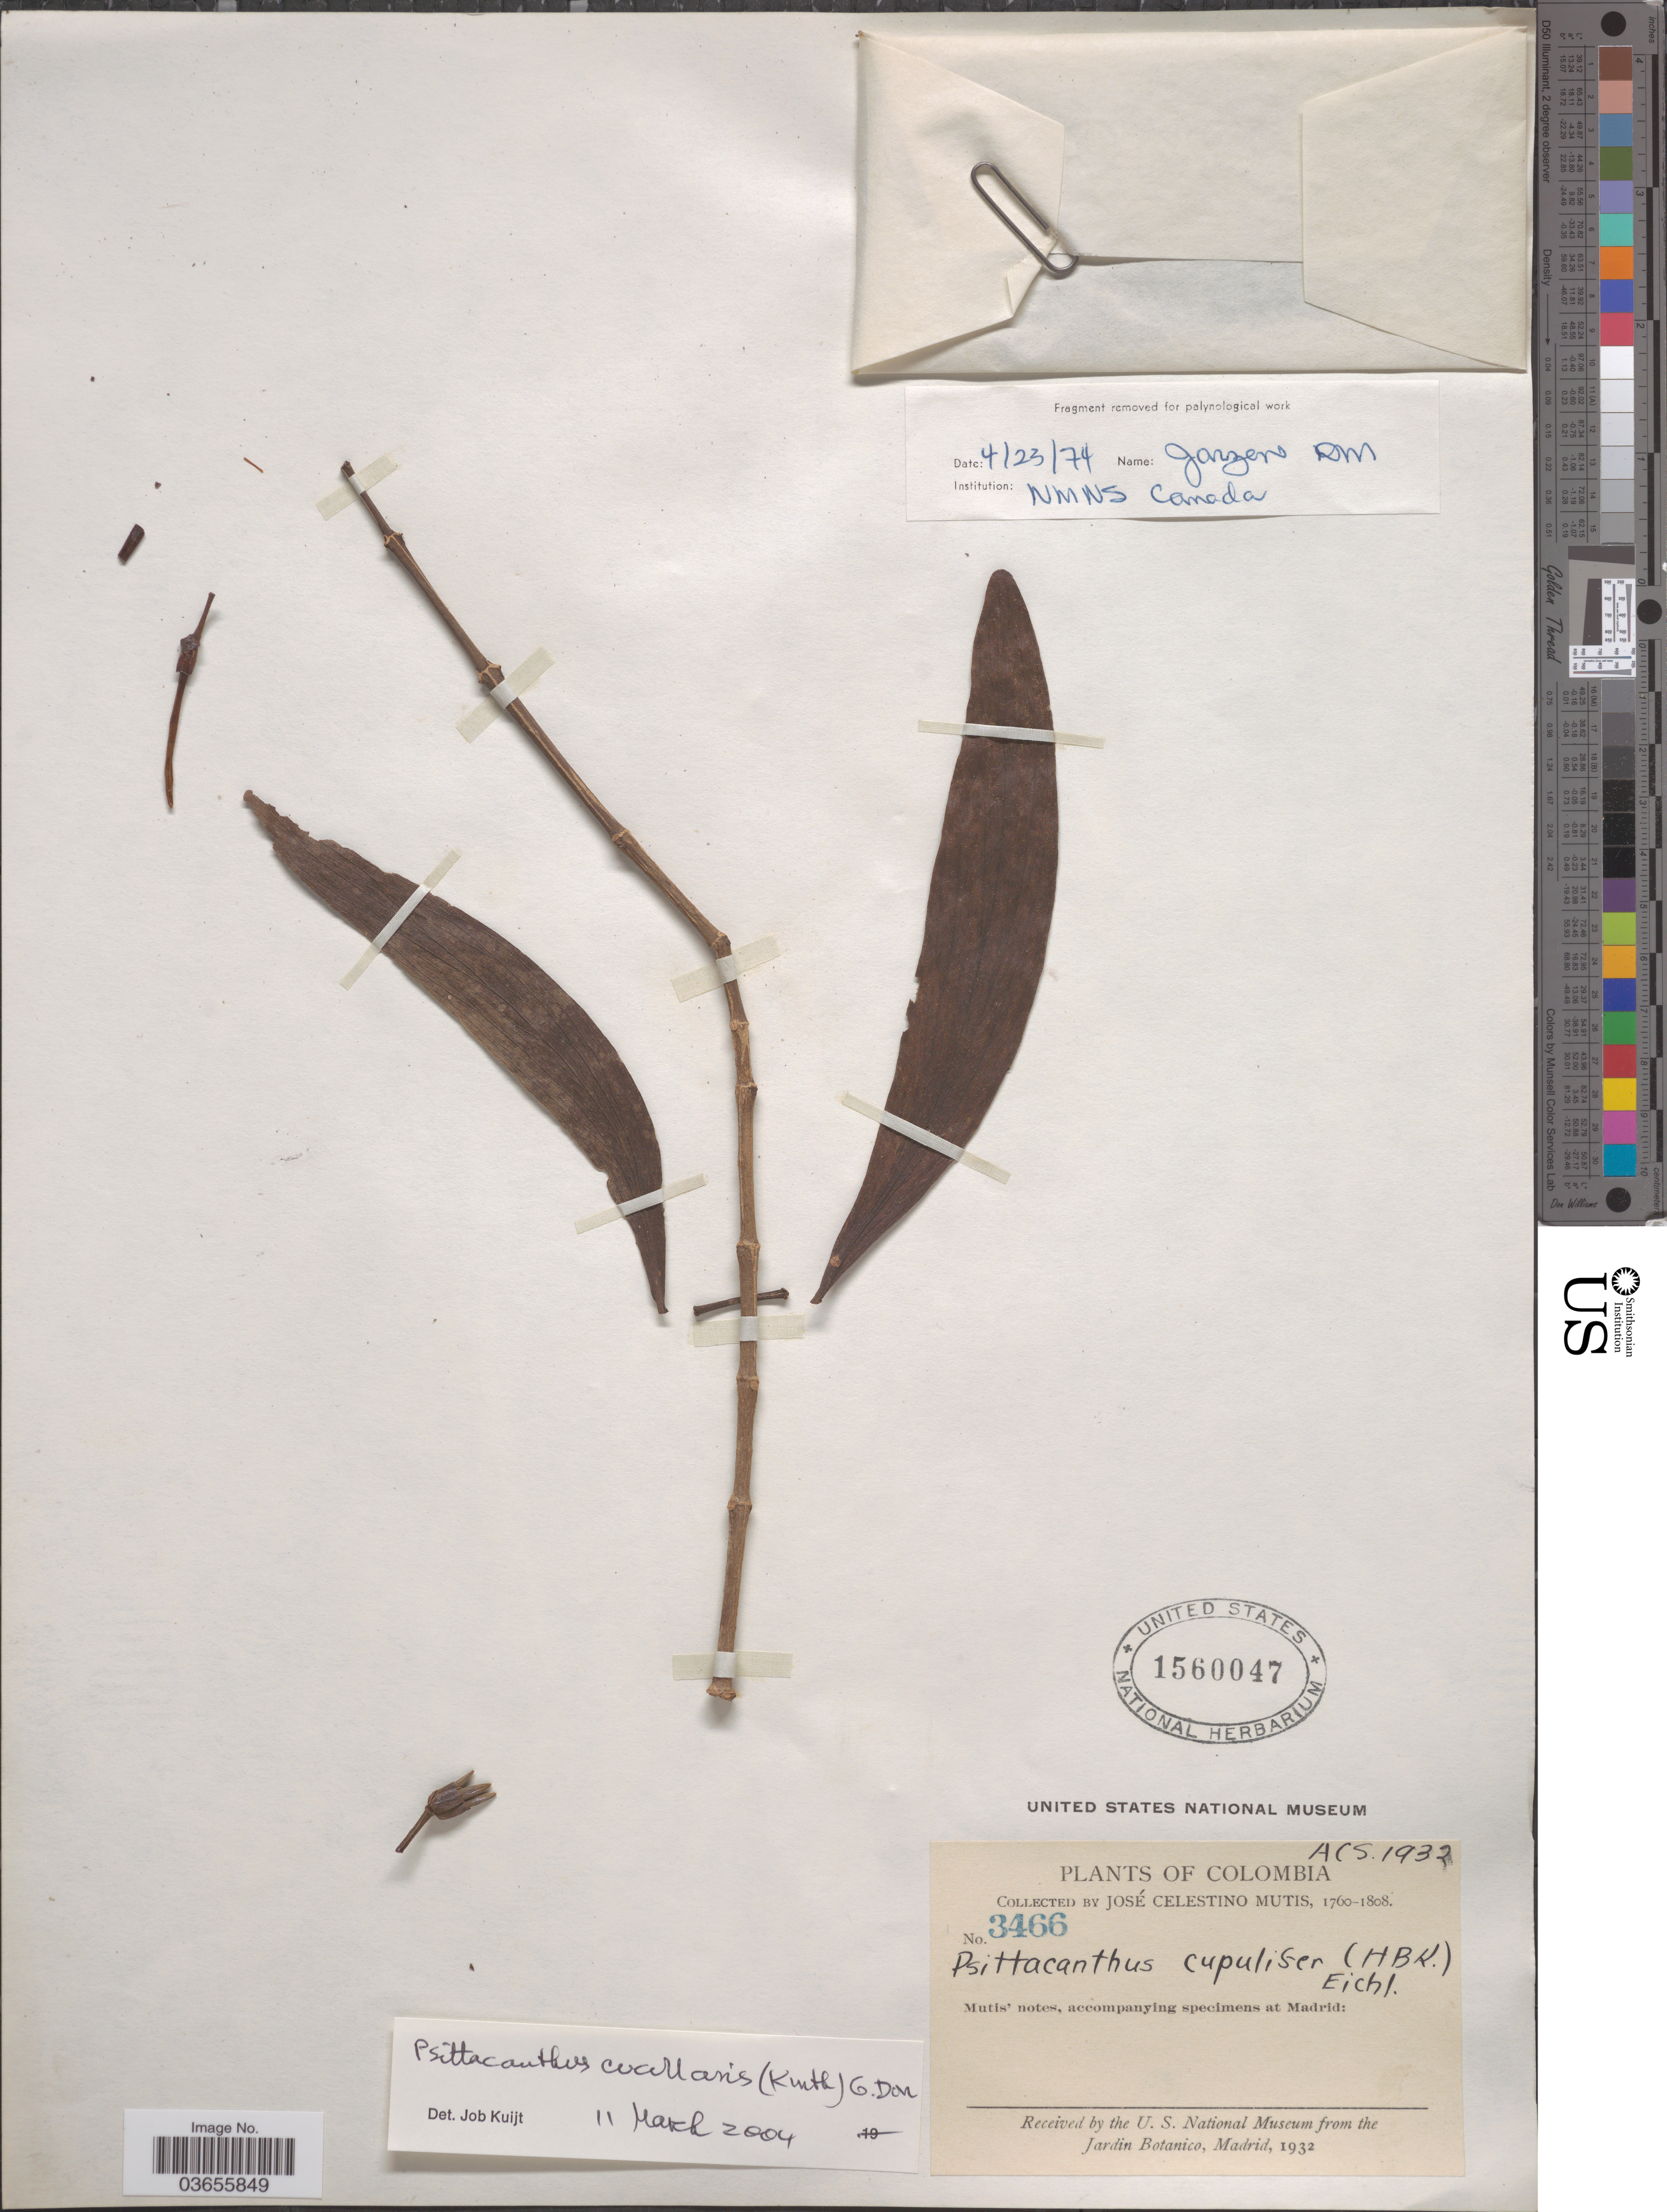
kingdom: Plantae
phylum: Tracheophyta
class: Magnoliopsida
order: Santalales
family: Loranthaceae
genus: Psittacanthus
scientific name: Psittacanthus cucullaris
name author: (Kunth) G. Don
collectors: J. C. B. Mutis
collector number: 3466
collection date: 1760/1808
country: Colombia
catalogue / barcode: US 1560047